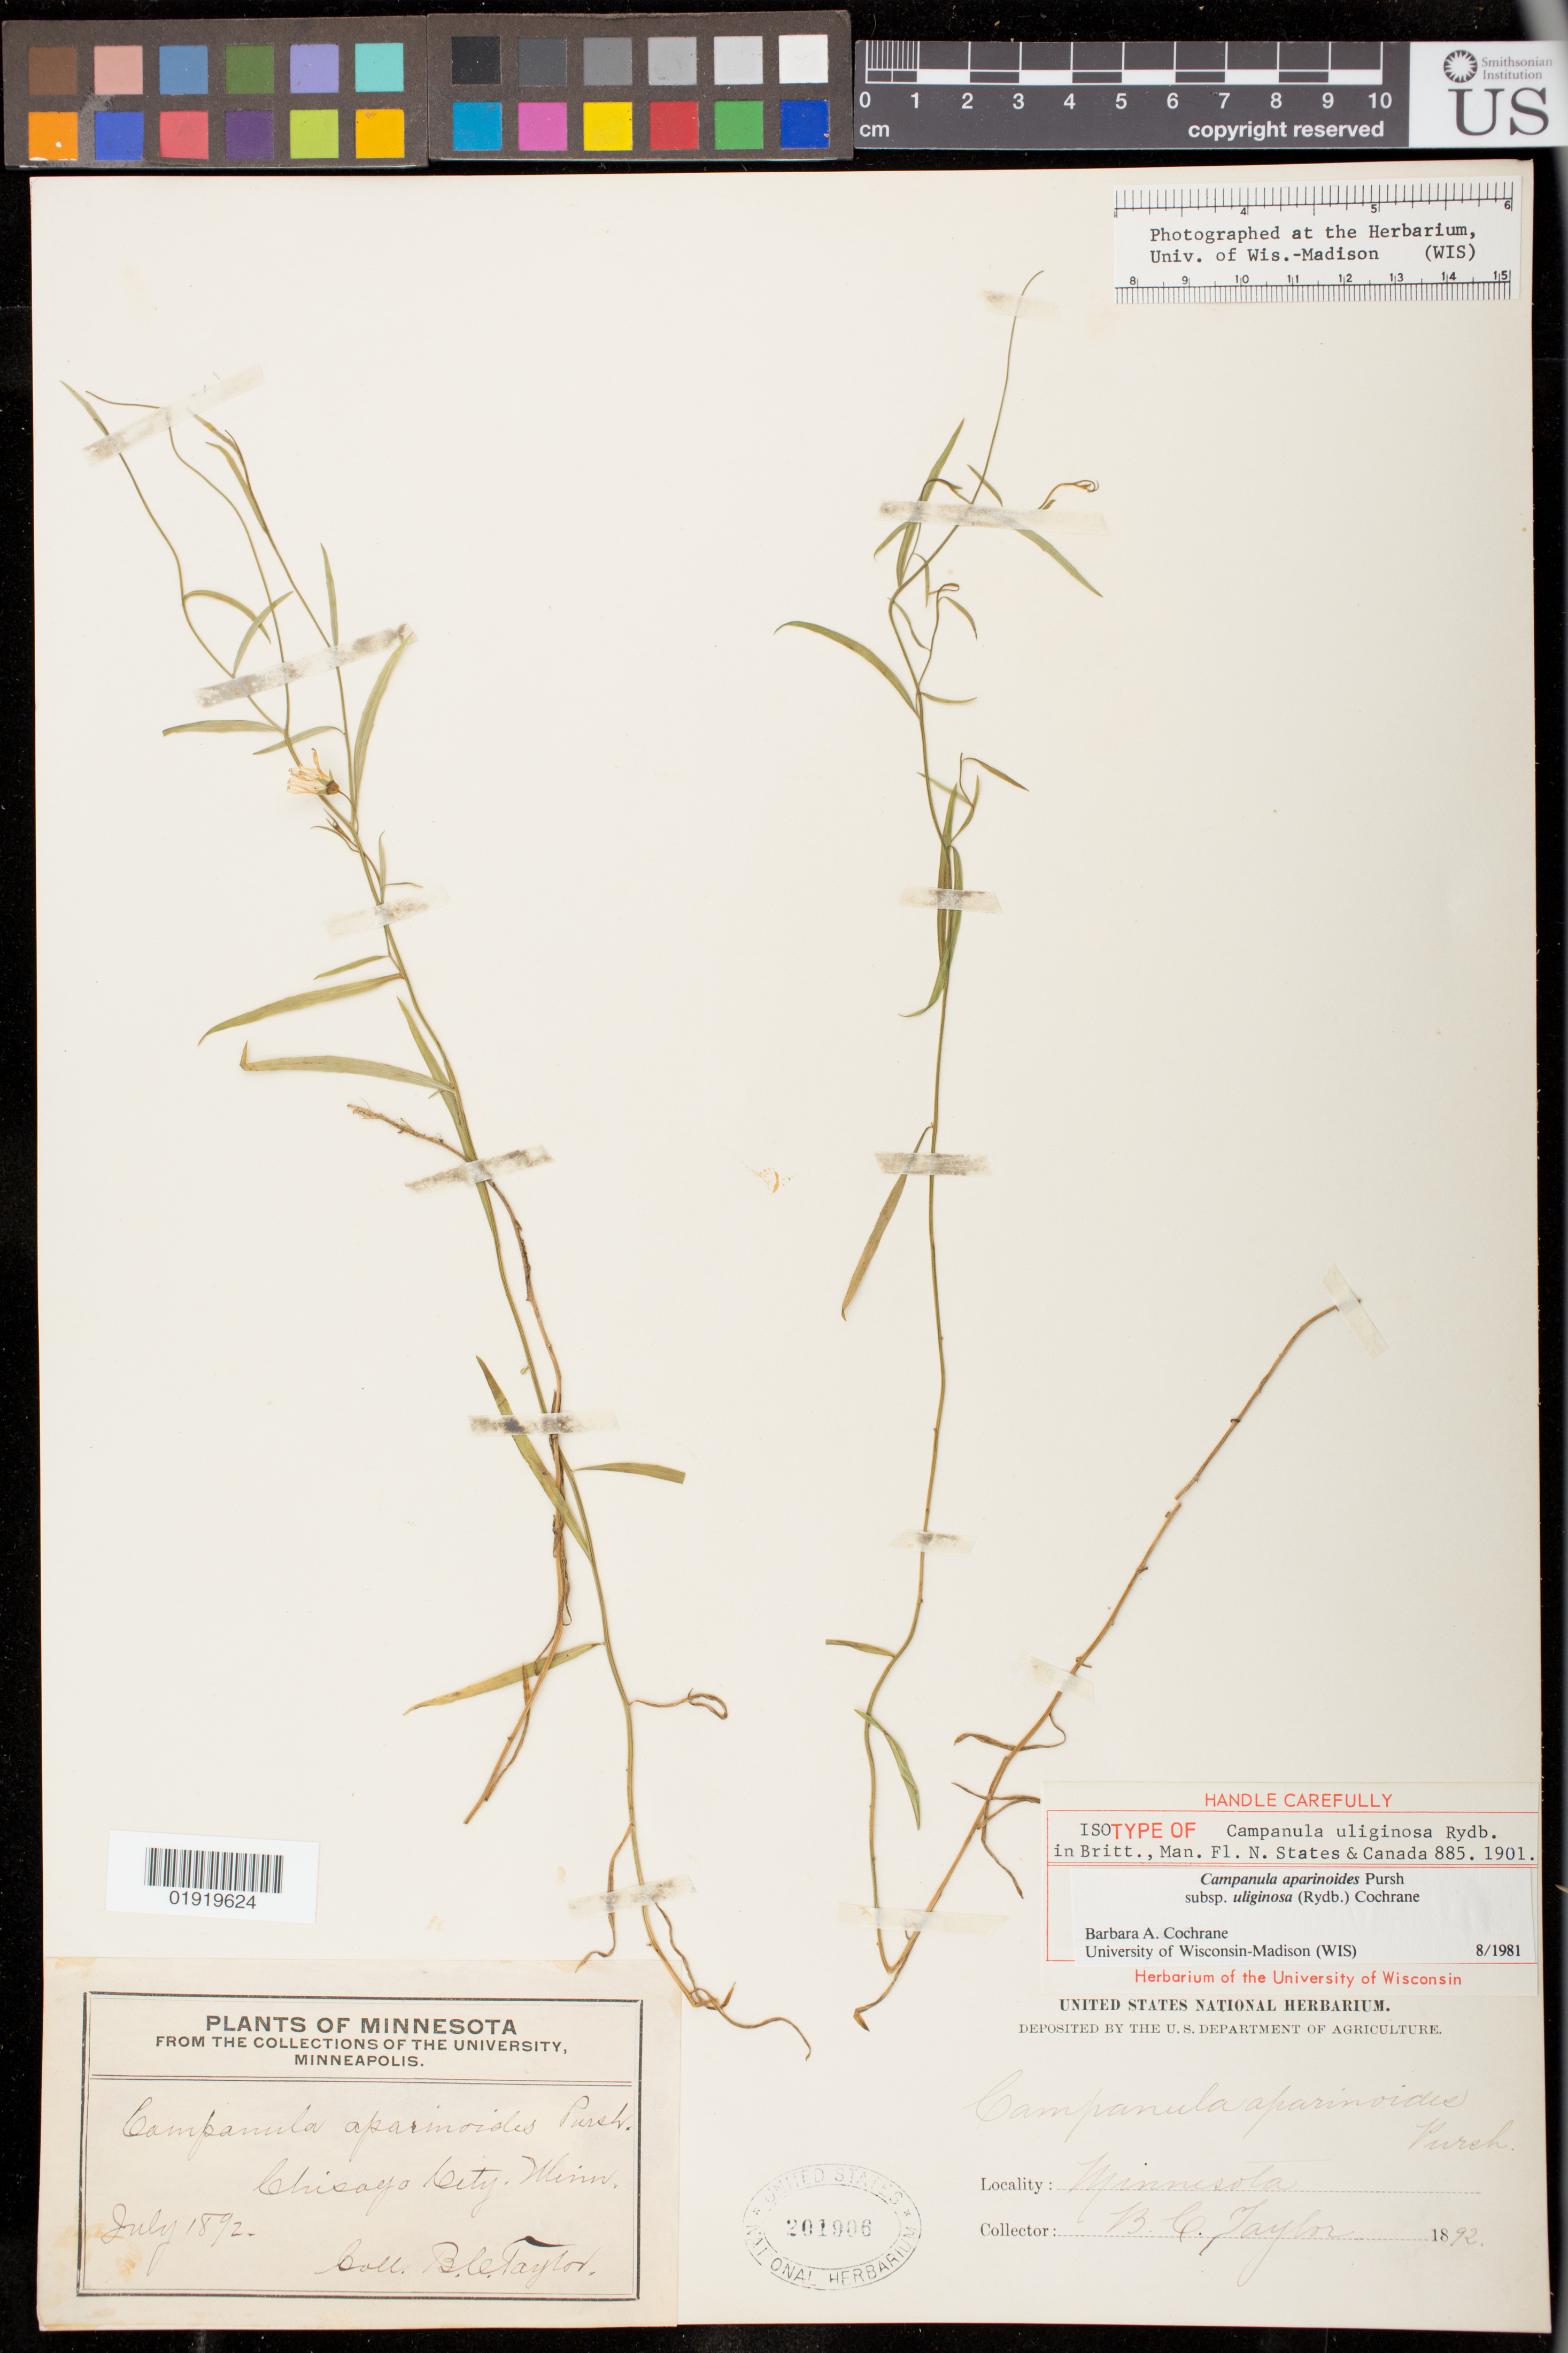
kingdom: Plantae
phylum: Tracheophyta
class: Magnoliopsida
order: Asterales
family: Campanulaceae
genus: Campanula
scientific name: Campanula uliginosa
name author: Rydb.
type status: Isotype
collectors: B. C. Taylor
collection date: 1892-07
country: United States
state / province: Minnesota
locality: Chisago City, Minn.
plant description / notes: Annotated by B.A. Cochrane (1981) as Campanula aparinoides subsp. uliginosa (Rydb.) Cochrane, a status/combination apparently never published.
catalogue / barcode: US 201906